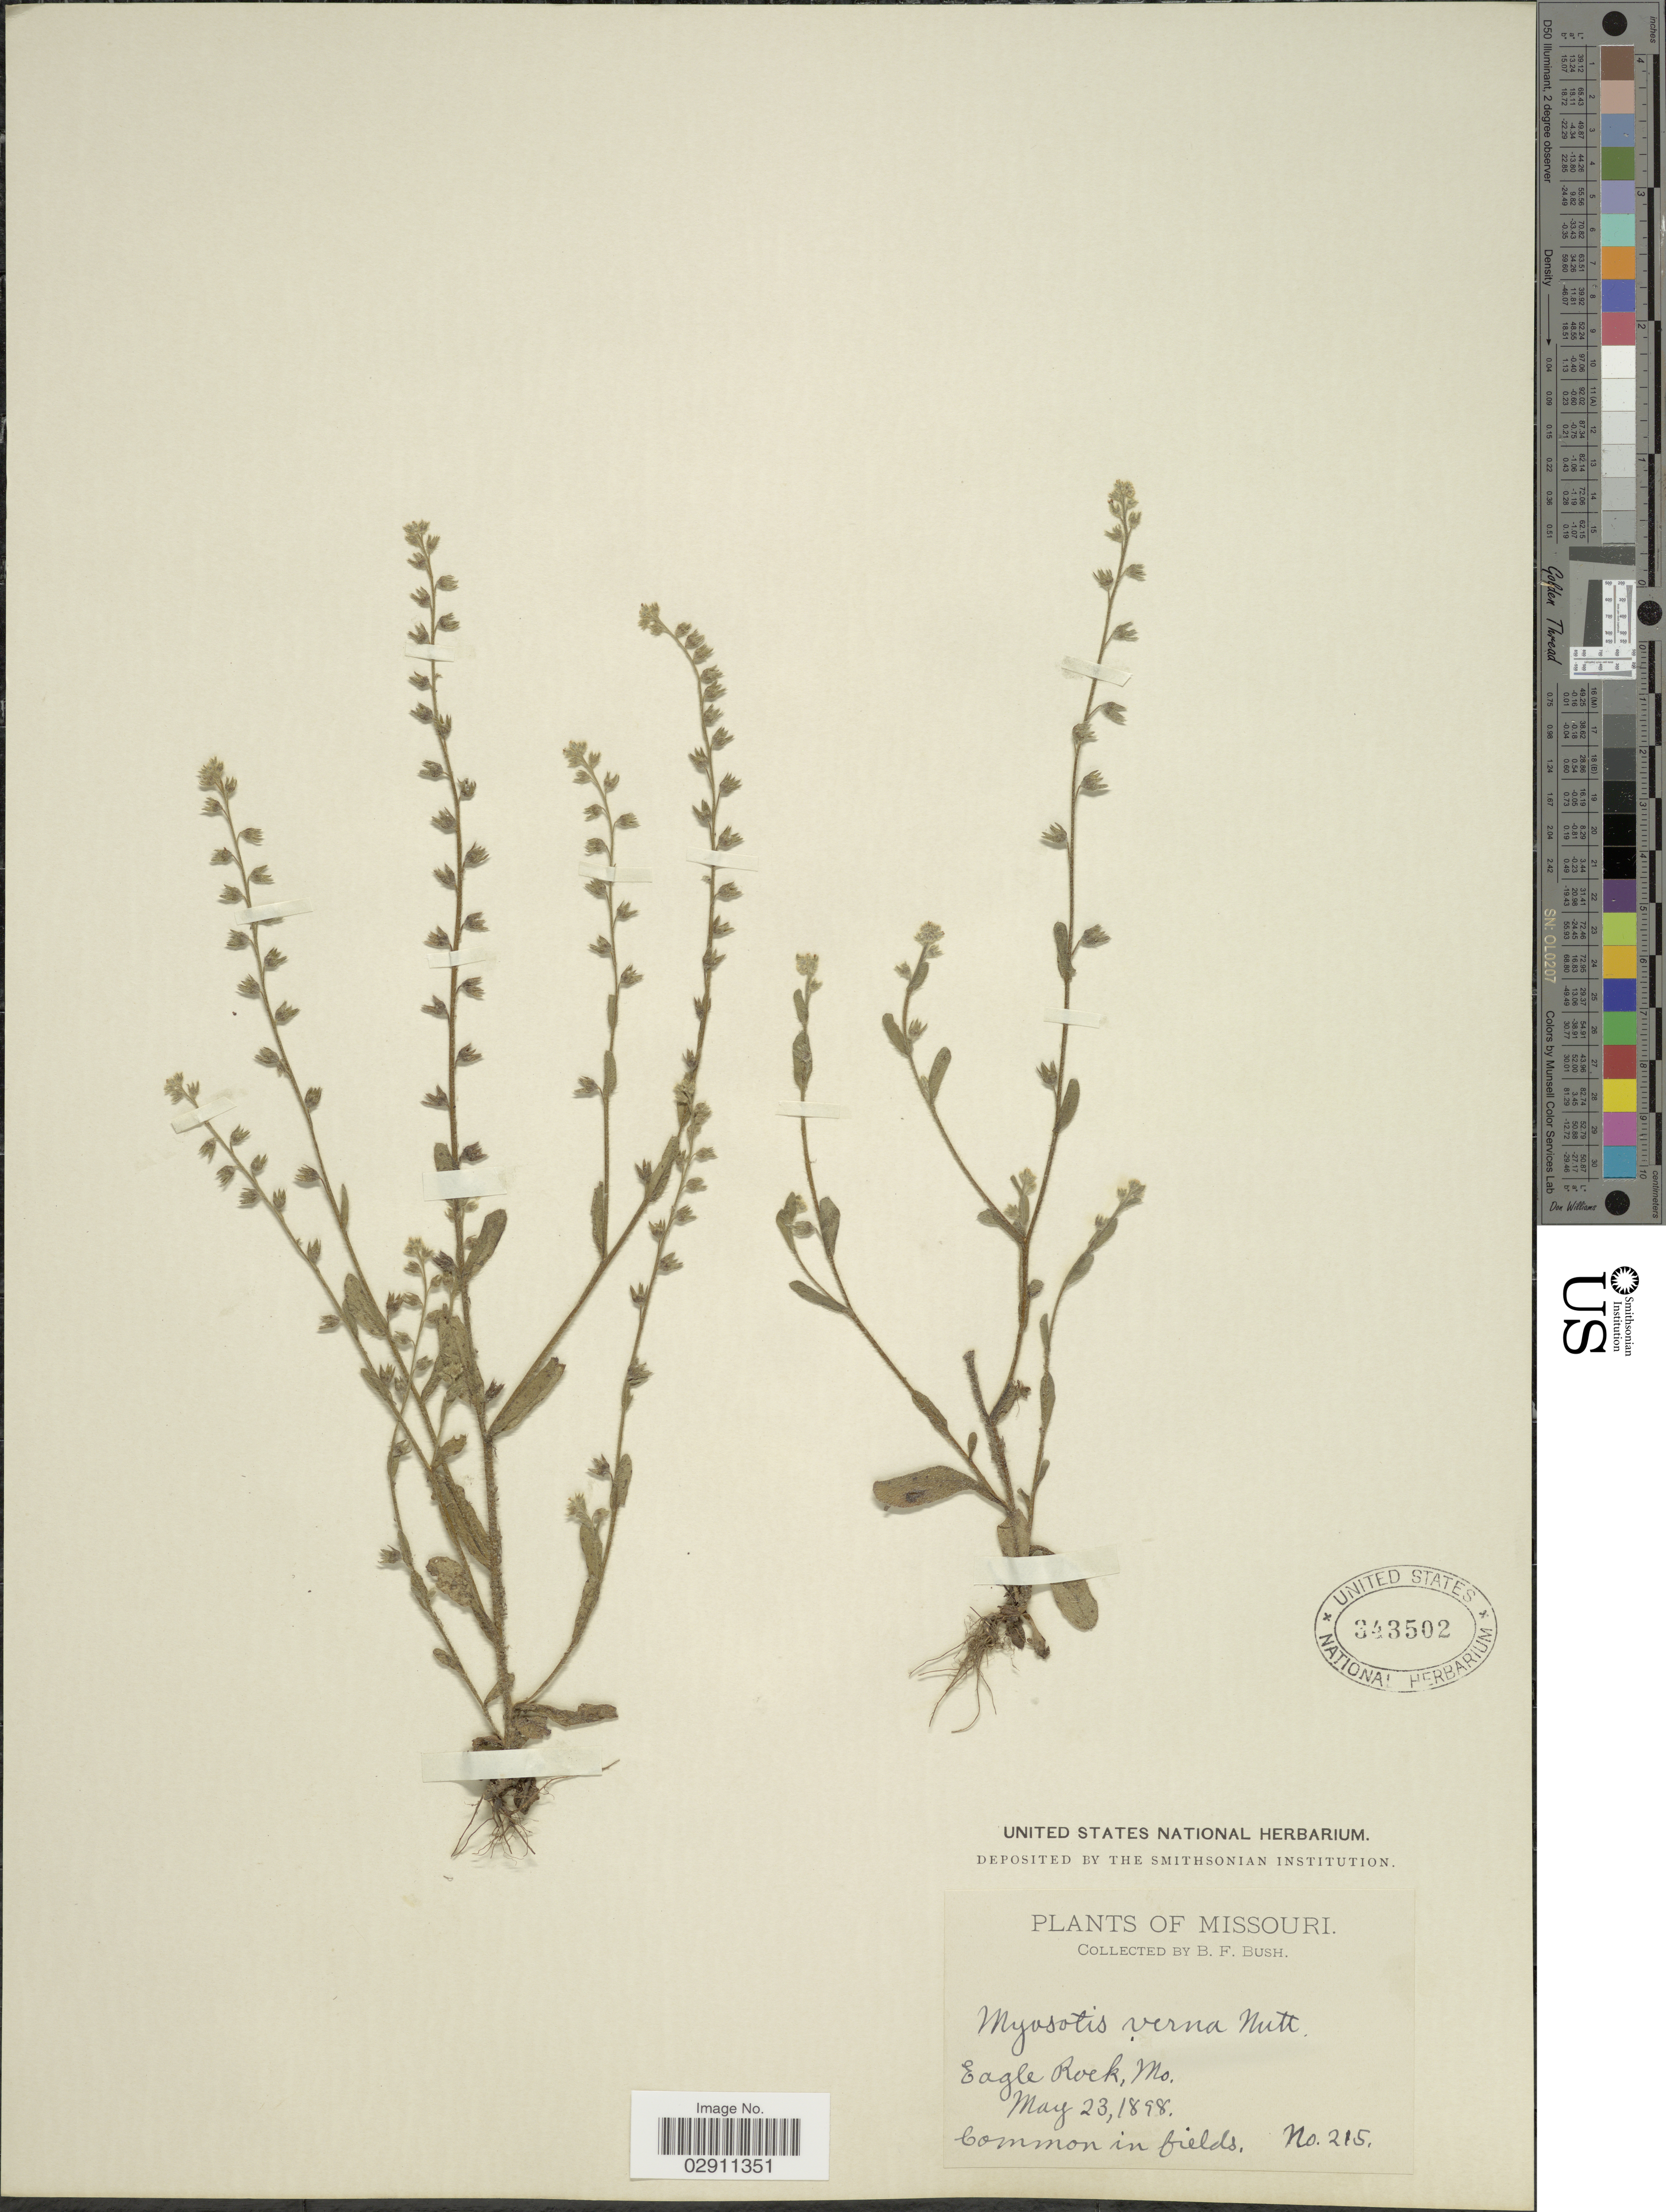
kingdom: Plantae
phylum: Tracheophyta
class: Magnoliopsida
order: Boraginales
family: Boraginaceae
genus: Myosotis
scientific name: Myosotis verna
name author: Nutt.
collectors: B. F. Bush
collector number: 215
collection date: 1898-05-23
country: United States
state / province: Missouri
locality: Eagle Rock.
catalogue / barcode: US 343502